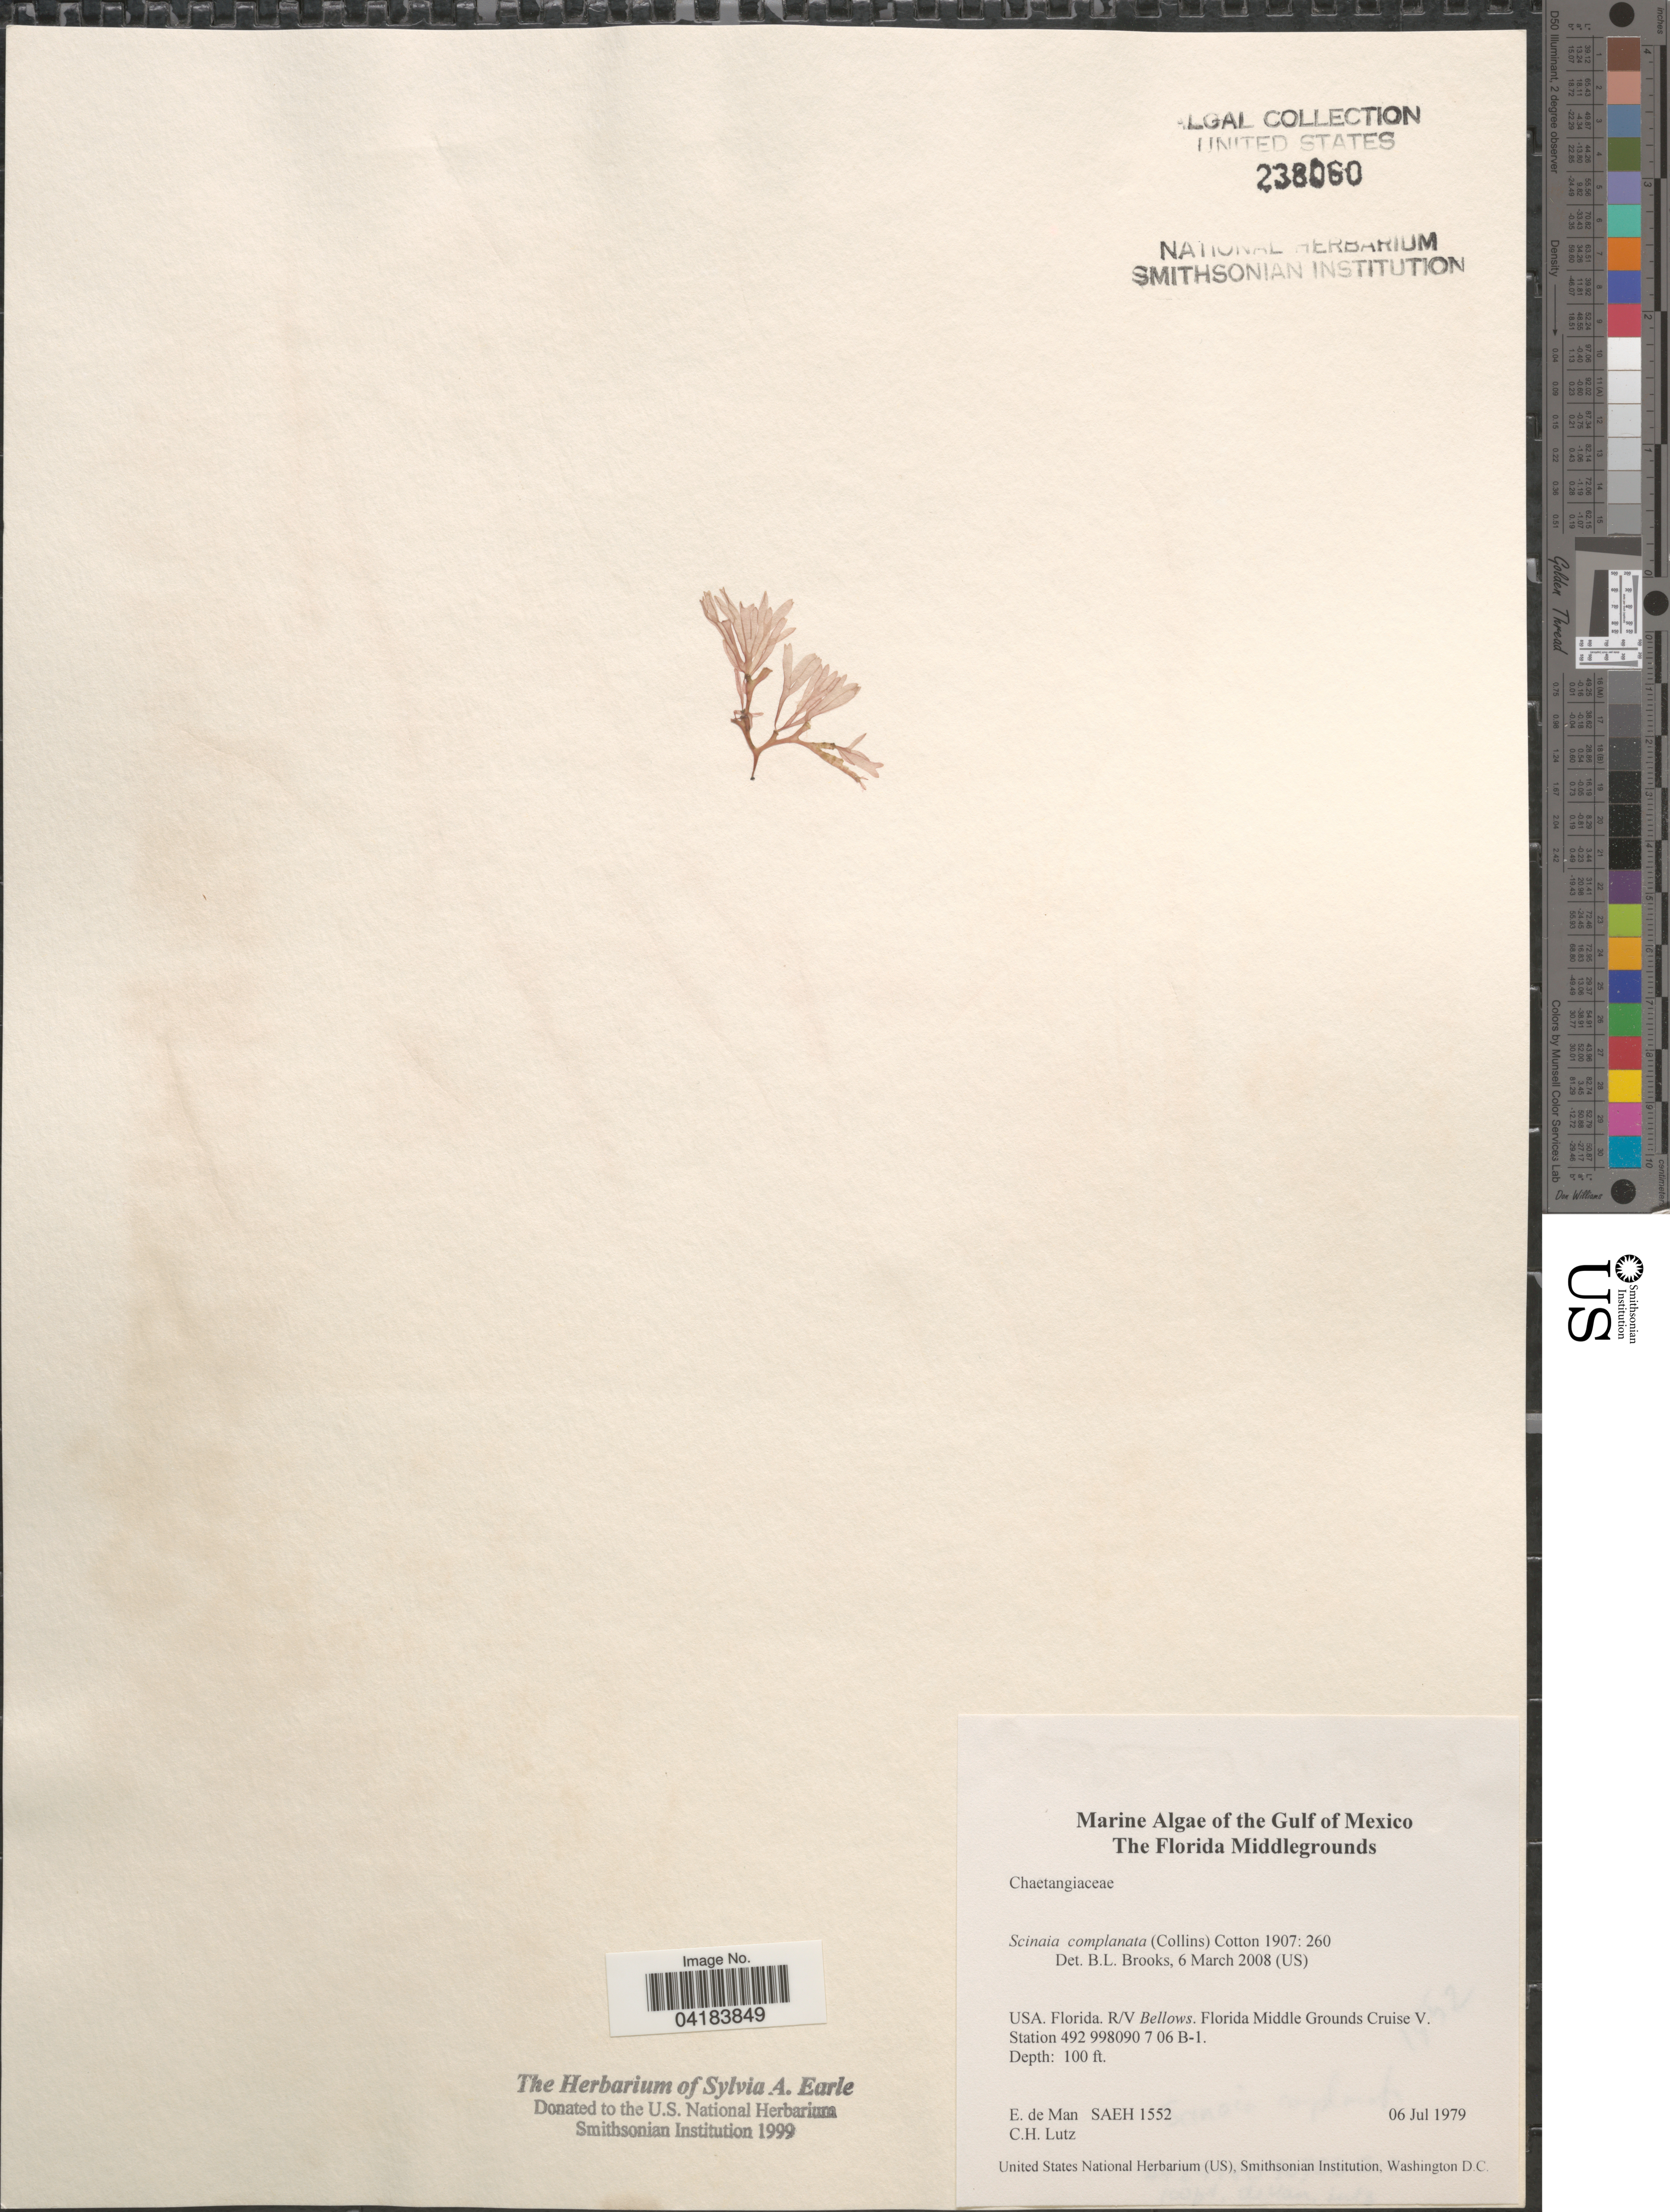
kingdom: Plantae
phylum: Rhodophyta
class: Florideophyceae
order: Nemaliales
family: Scinaiaceae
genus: Scinaia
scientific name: Scinaia complanata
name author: (Collins in Collins et al.) Cotton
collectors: E. de Man & C. Lutz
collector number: SAEH1552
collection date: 1979-07-06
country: United States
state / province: Florida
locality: Gulf of Mexico. R/V Bellows. Florida Middle Grounds Cruise V. Station 492 998090 7 06 B-1.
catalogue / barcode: US 238060